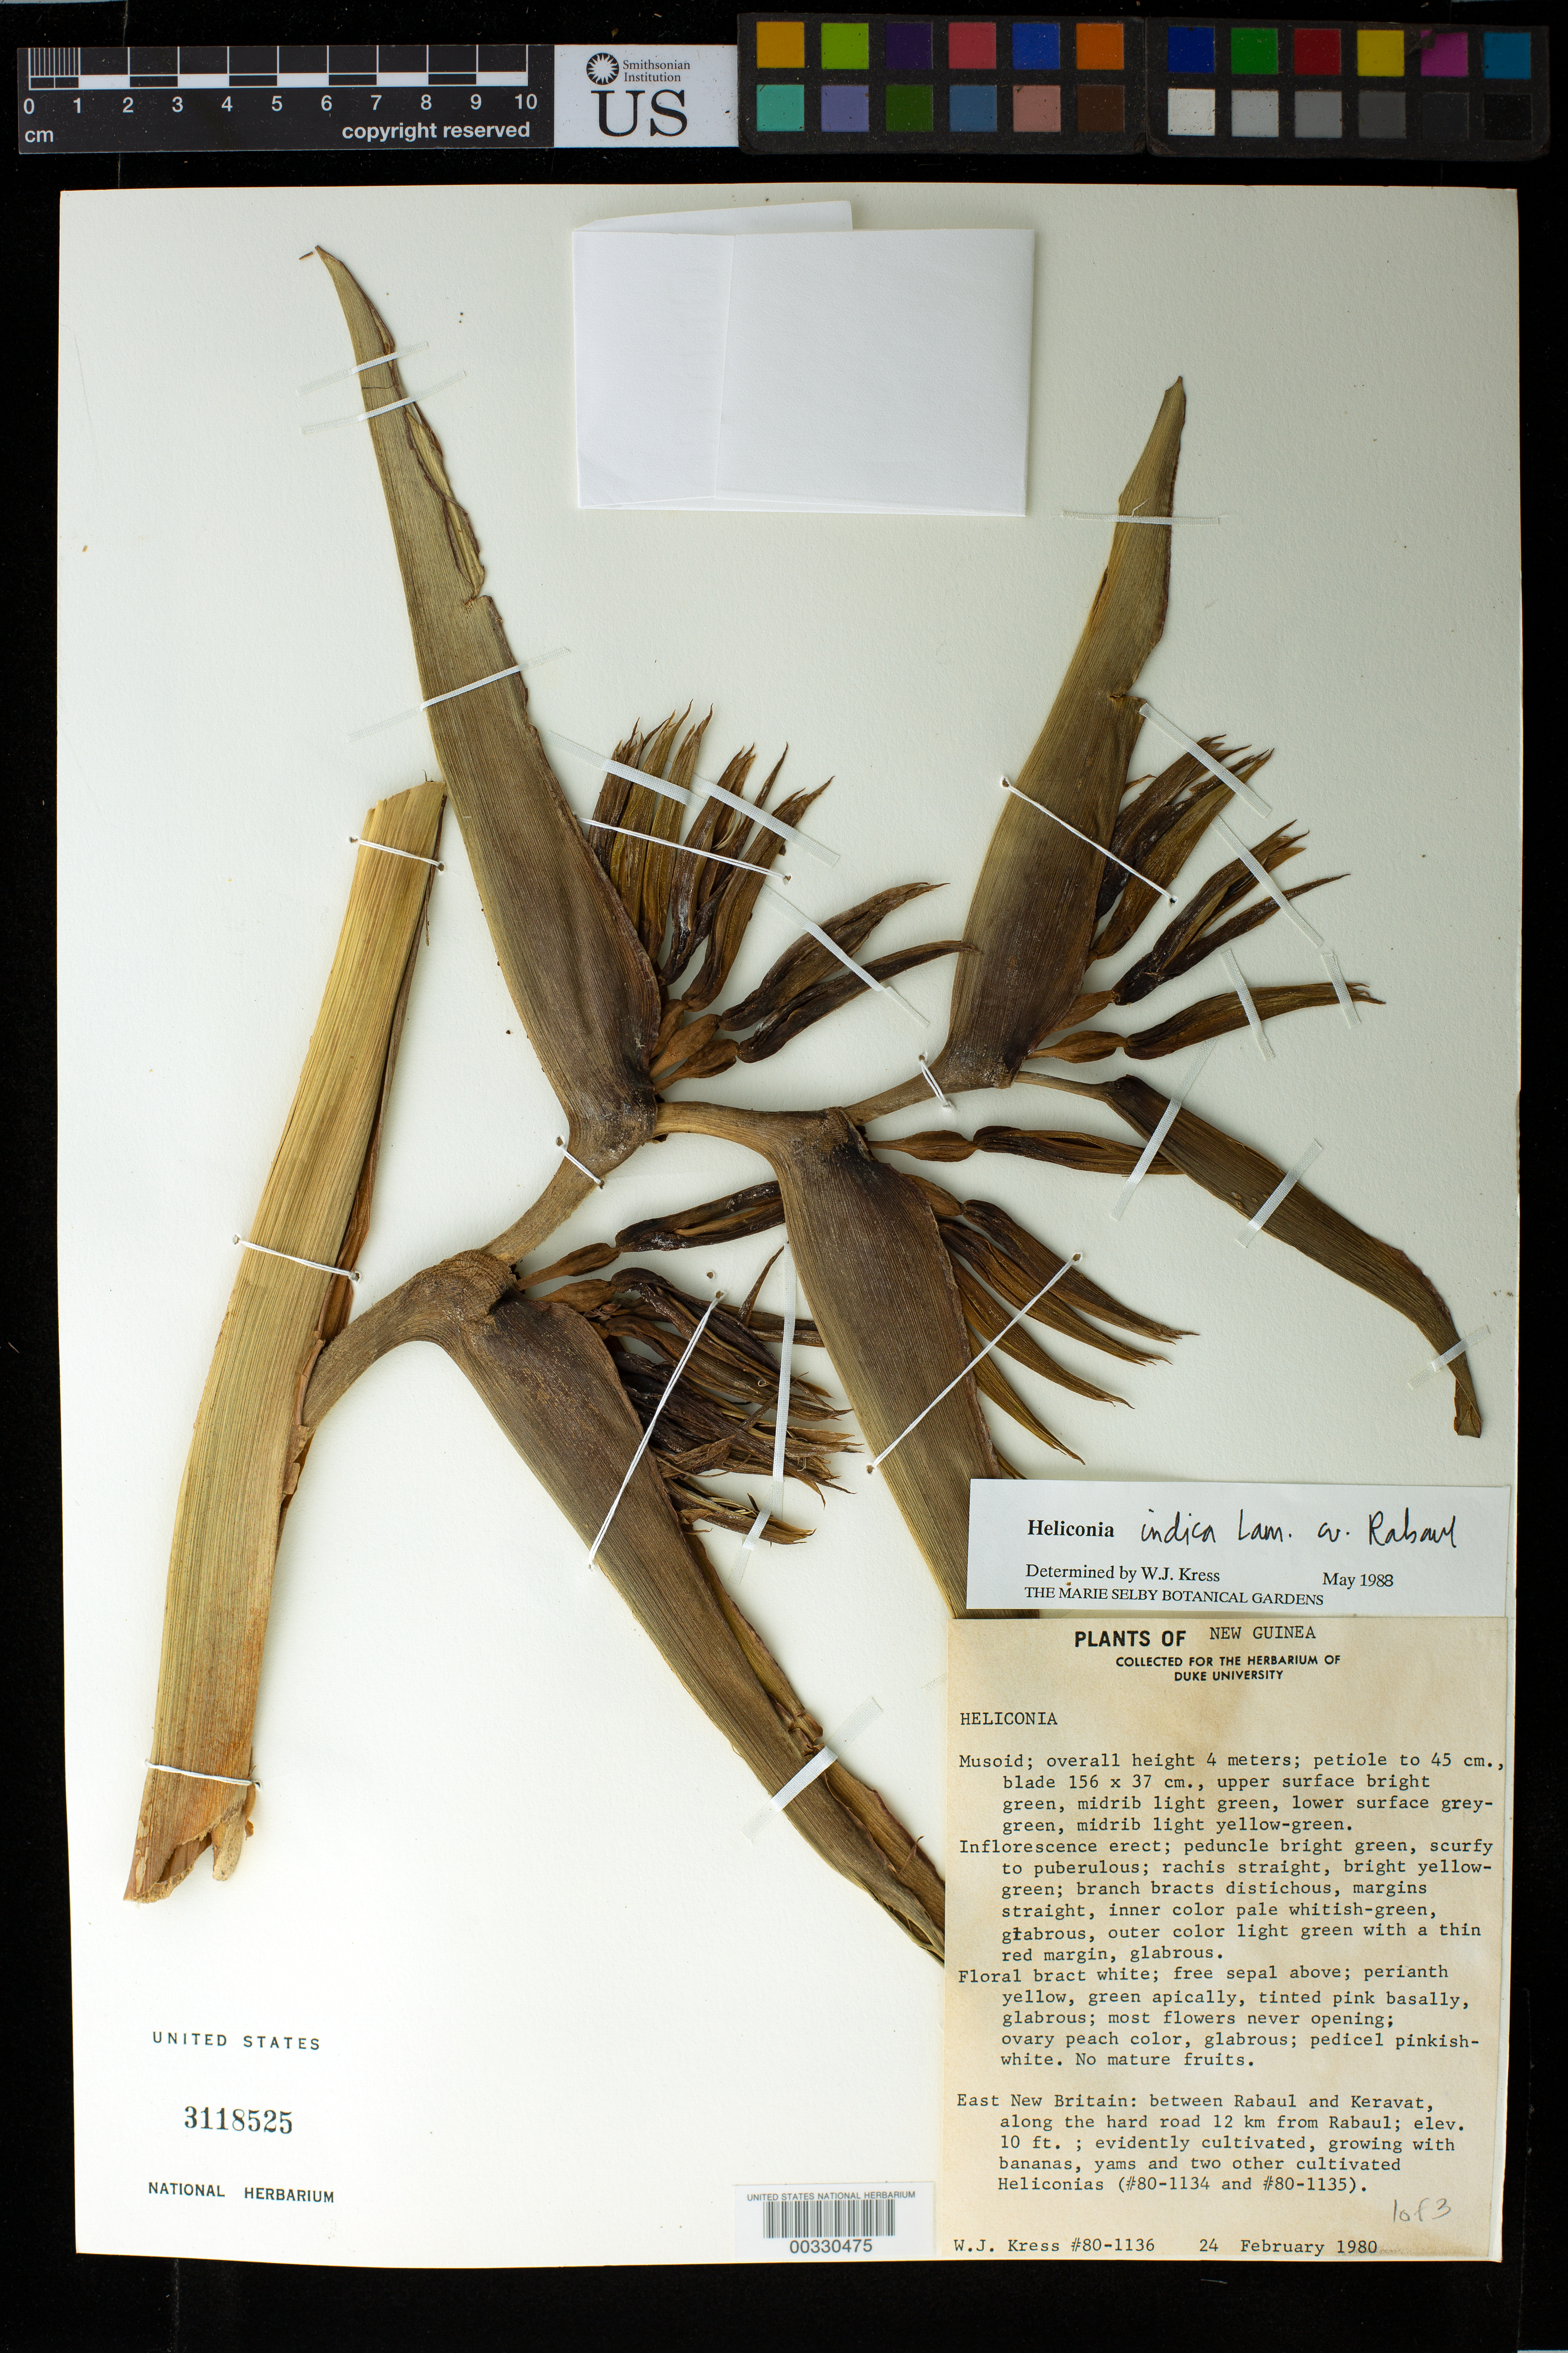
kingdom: Plantae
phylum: Tracheophyta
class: Liliopsida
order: Zingiberales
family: Heliconiaceae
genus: Heliconia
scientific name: Heliconia indica 'Rabaul'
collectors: W. J. Kress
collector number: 80-1136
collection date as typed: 24 Feb 1980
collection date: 1980-02-24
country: Papua New Guinea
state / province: East New Britain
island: New Britain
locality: Between rabaul and keravat, along the hard road 12 km from rabaul. bismark archipelago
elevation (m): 3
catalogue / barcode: US 3118525